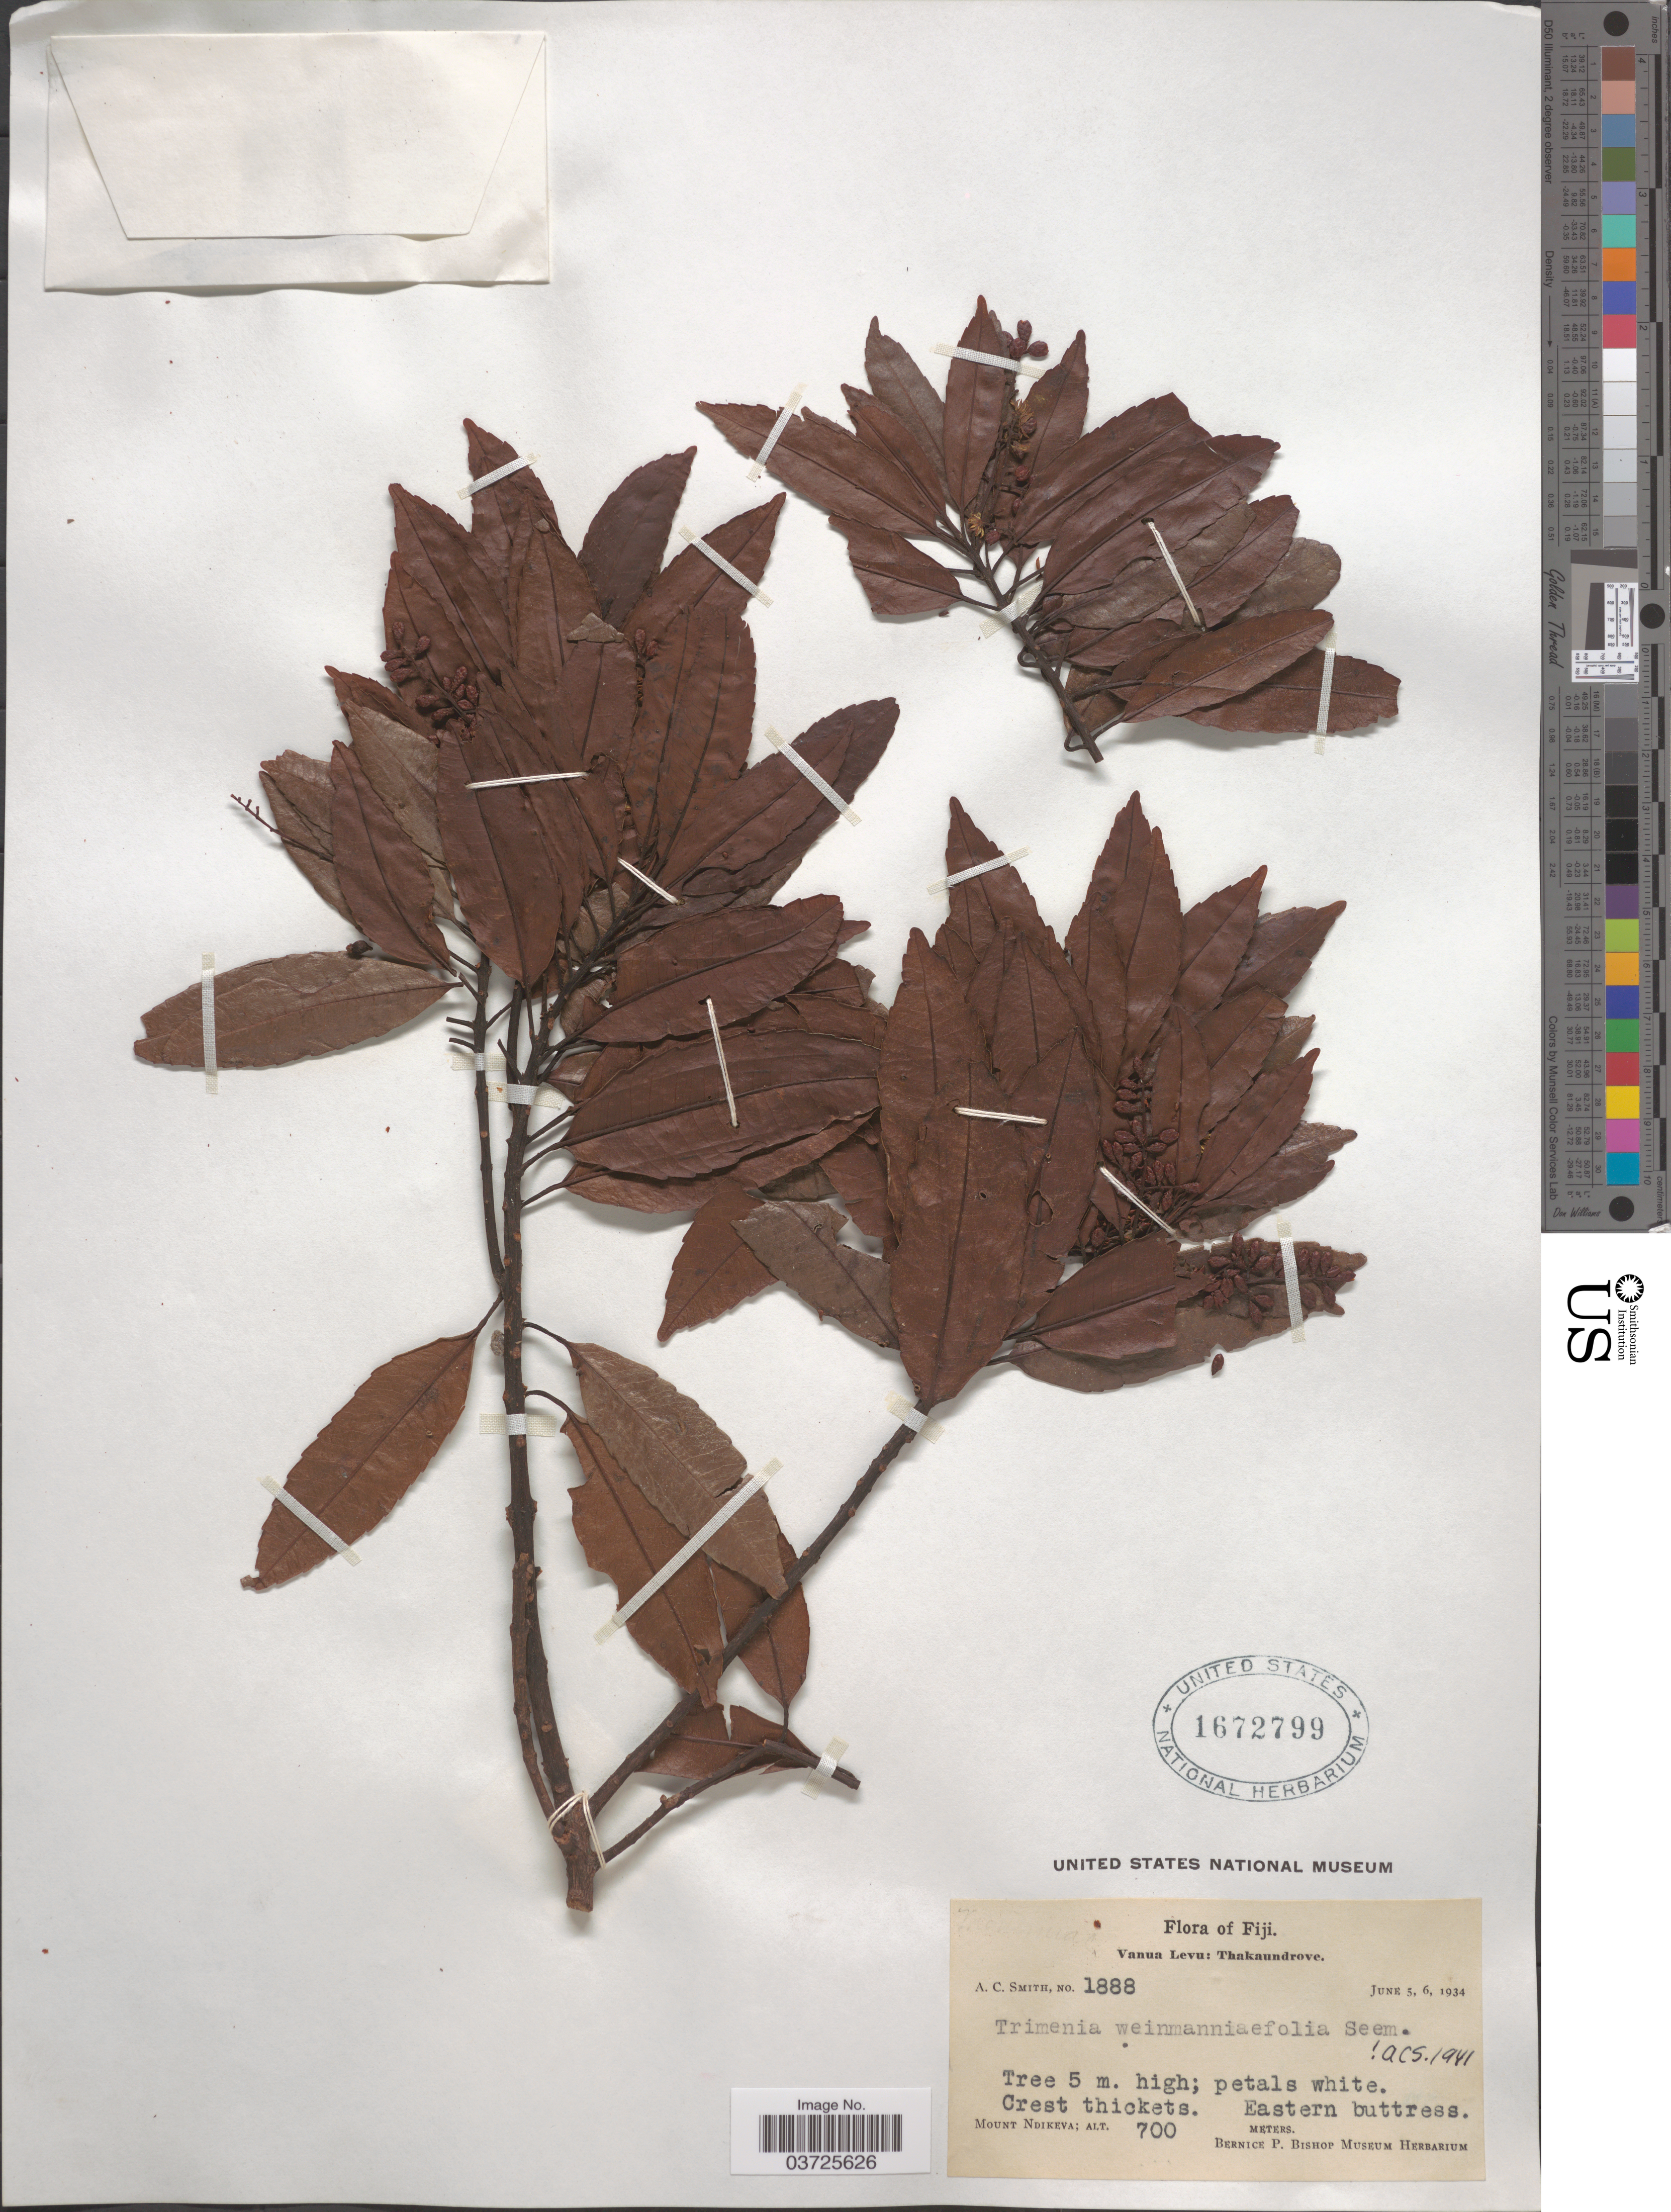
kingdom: Plantae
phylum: Tracheophyta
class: Magnoliopsida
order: Austrobaileyales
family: Trimeniaceae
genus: Trimenia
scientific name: Trimenia weinmanniifolia subsp. bougainvilleensis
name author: Rodenb.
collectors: A. C. Smith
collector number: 1888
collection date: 1934-06-05/1934-06-06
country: Fiji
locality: Vanua Levu: Thakaundrove. Eastern buttress. Mount Ndikeva.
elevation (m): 700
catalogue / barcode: US 1672799